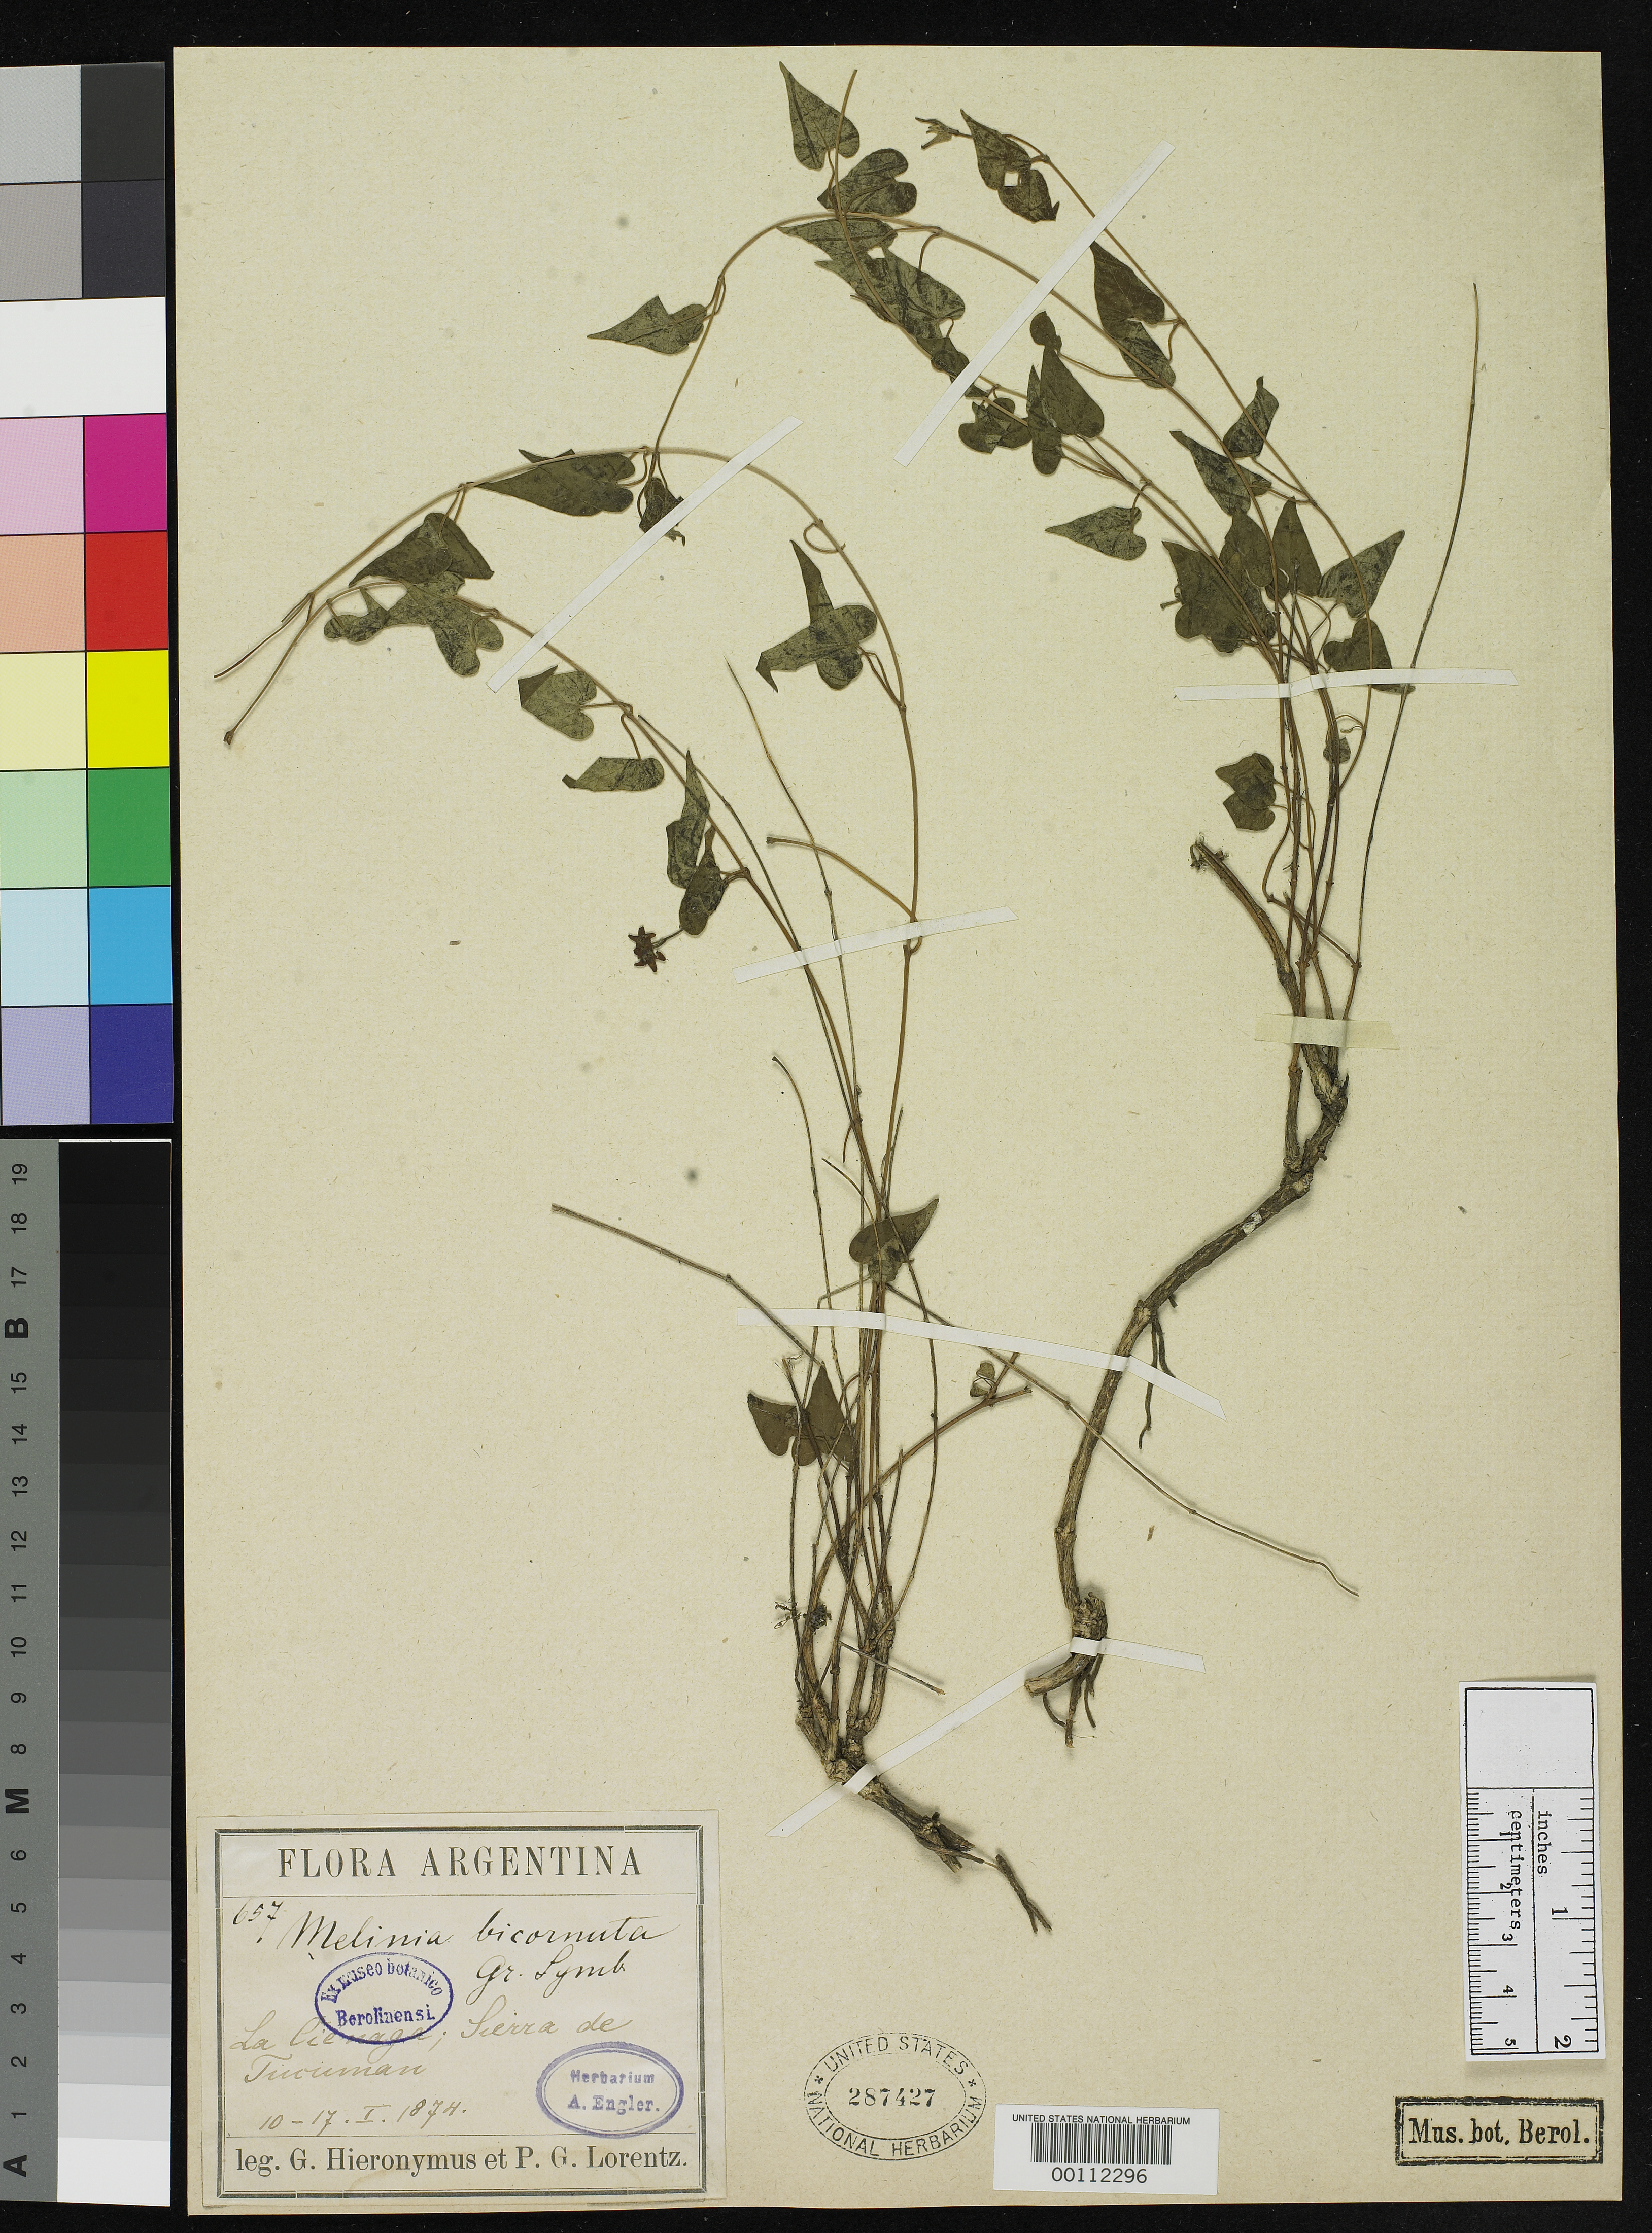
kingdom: Plantae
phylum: Tracheophyta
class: Magnoliopsida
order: Gentianales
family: Apocynaceae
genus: Melinia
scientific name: Melinia bicornuta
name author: Griseb.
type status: Type Collection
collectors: G. H. Hieronymus & P. G. Lorentz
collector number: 657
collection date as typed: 10 Jan 1874 to 17 Jan 1874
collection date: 1874-01-10/1874-01-17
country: Argentina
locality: La Cienaga, Sierra de Tucuman.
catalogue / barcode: US 287427